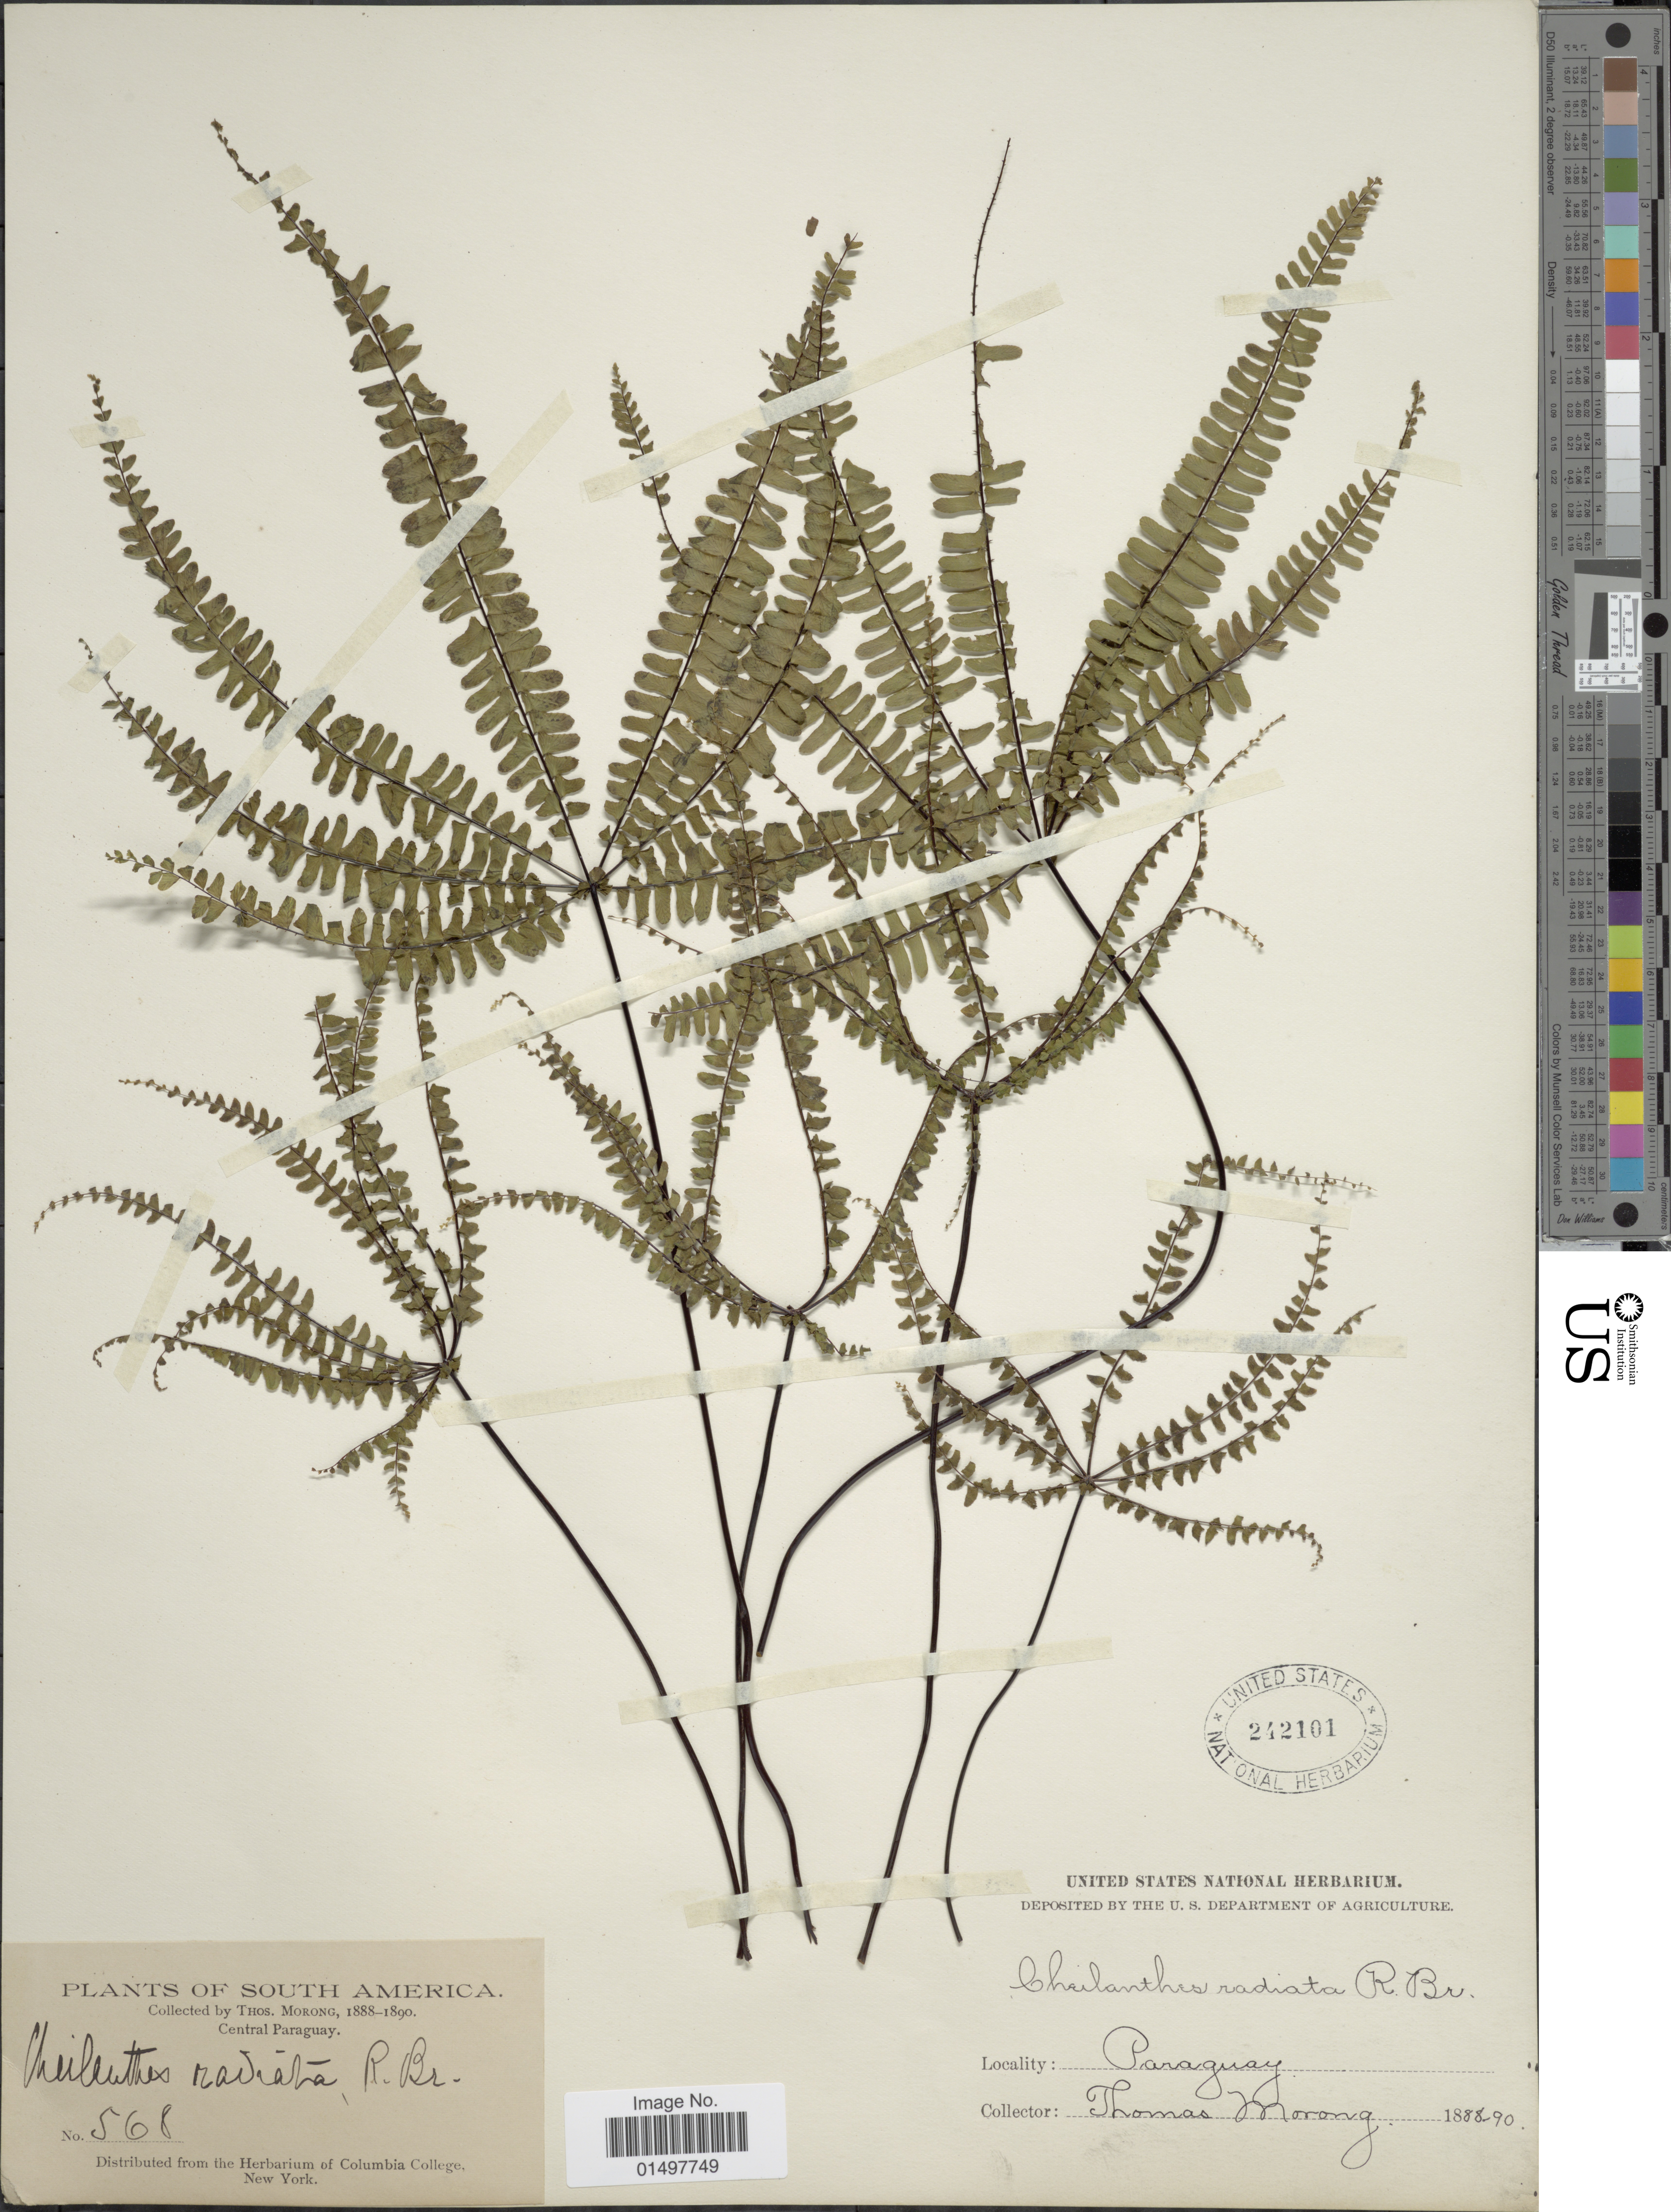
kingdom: Plantae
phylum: Tracheophyta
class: Polypodiopsida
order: Polypodiales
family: Pteridaceae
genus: Adiantopsis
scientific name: Adiantopsis radiata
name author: (L.) Fée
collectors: T. Morong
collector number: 568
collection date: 1888/1890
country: Paraguay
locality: Central Paraguay.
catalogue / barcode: US 242101